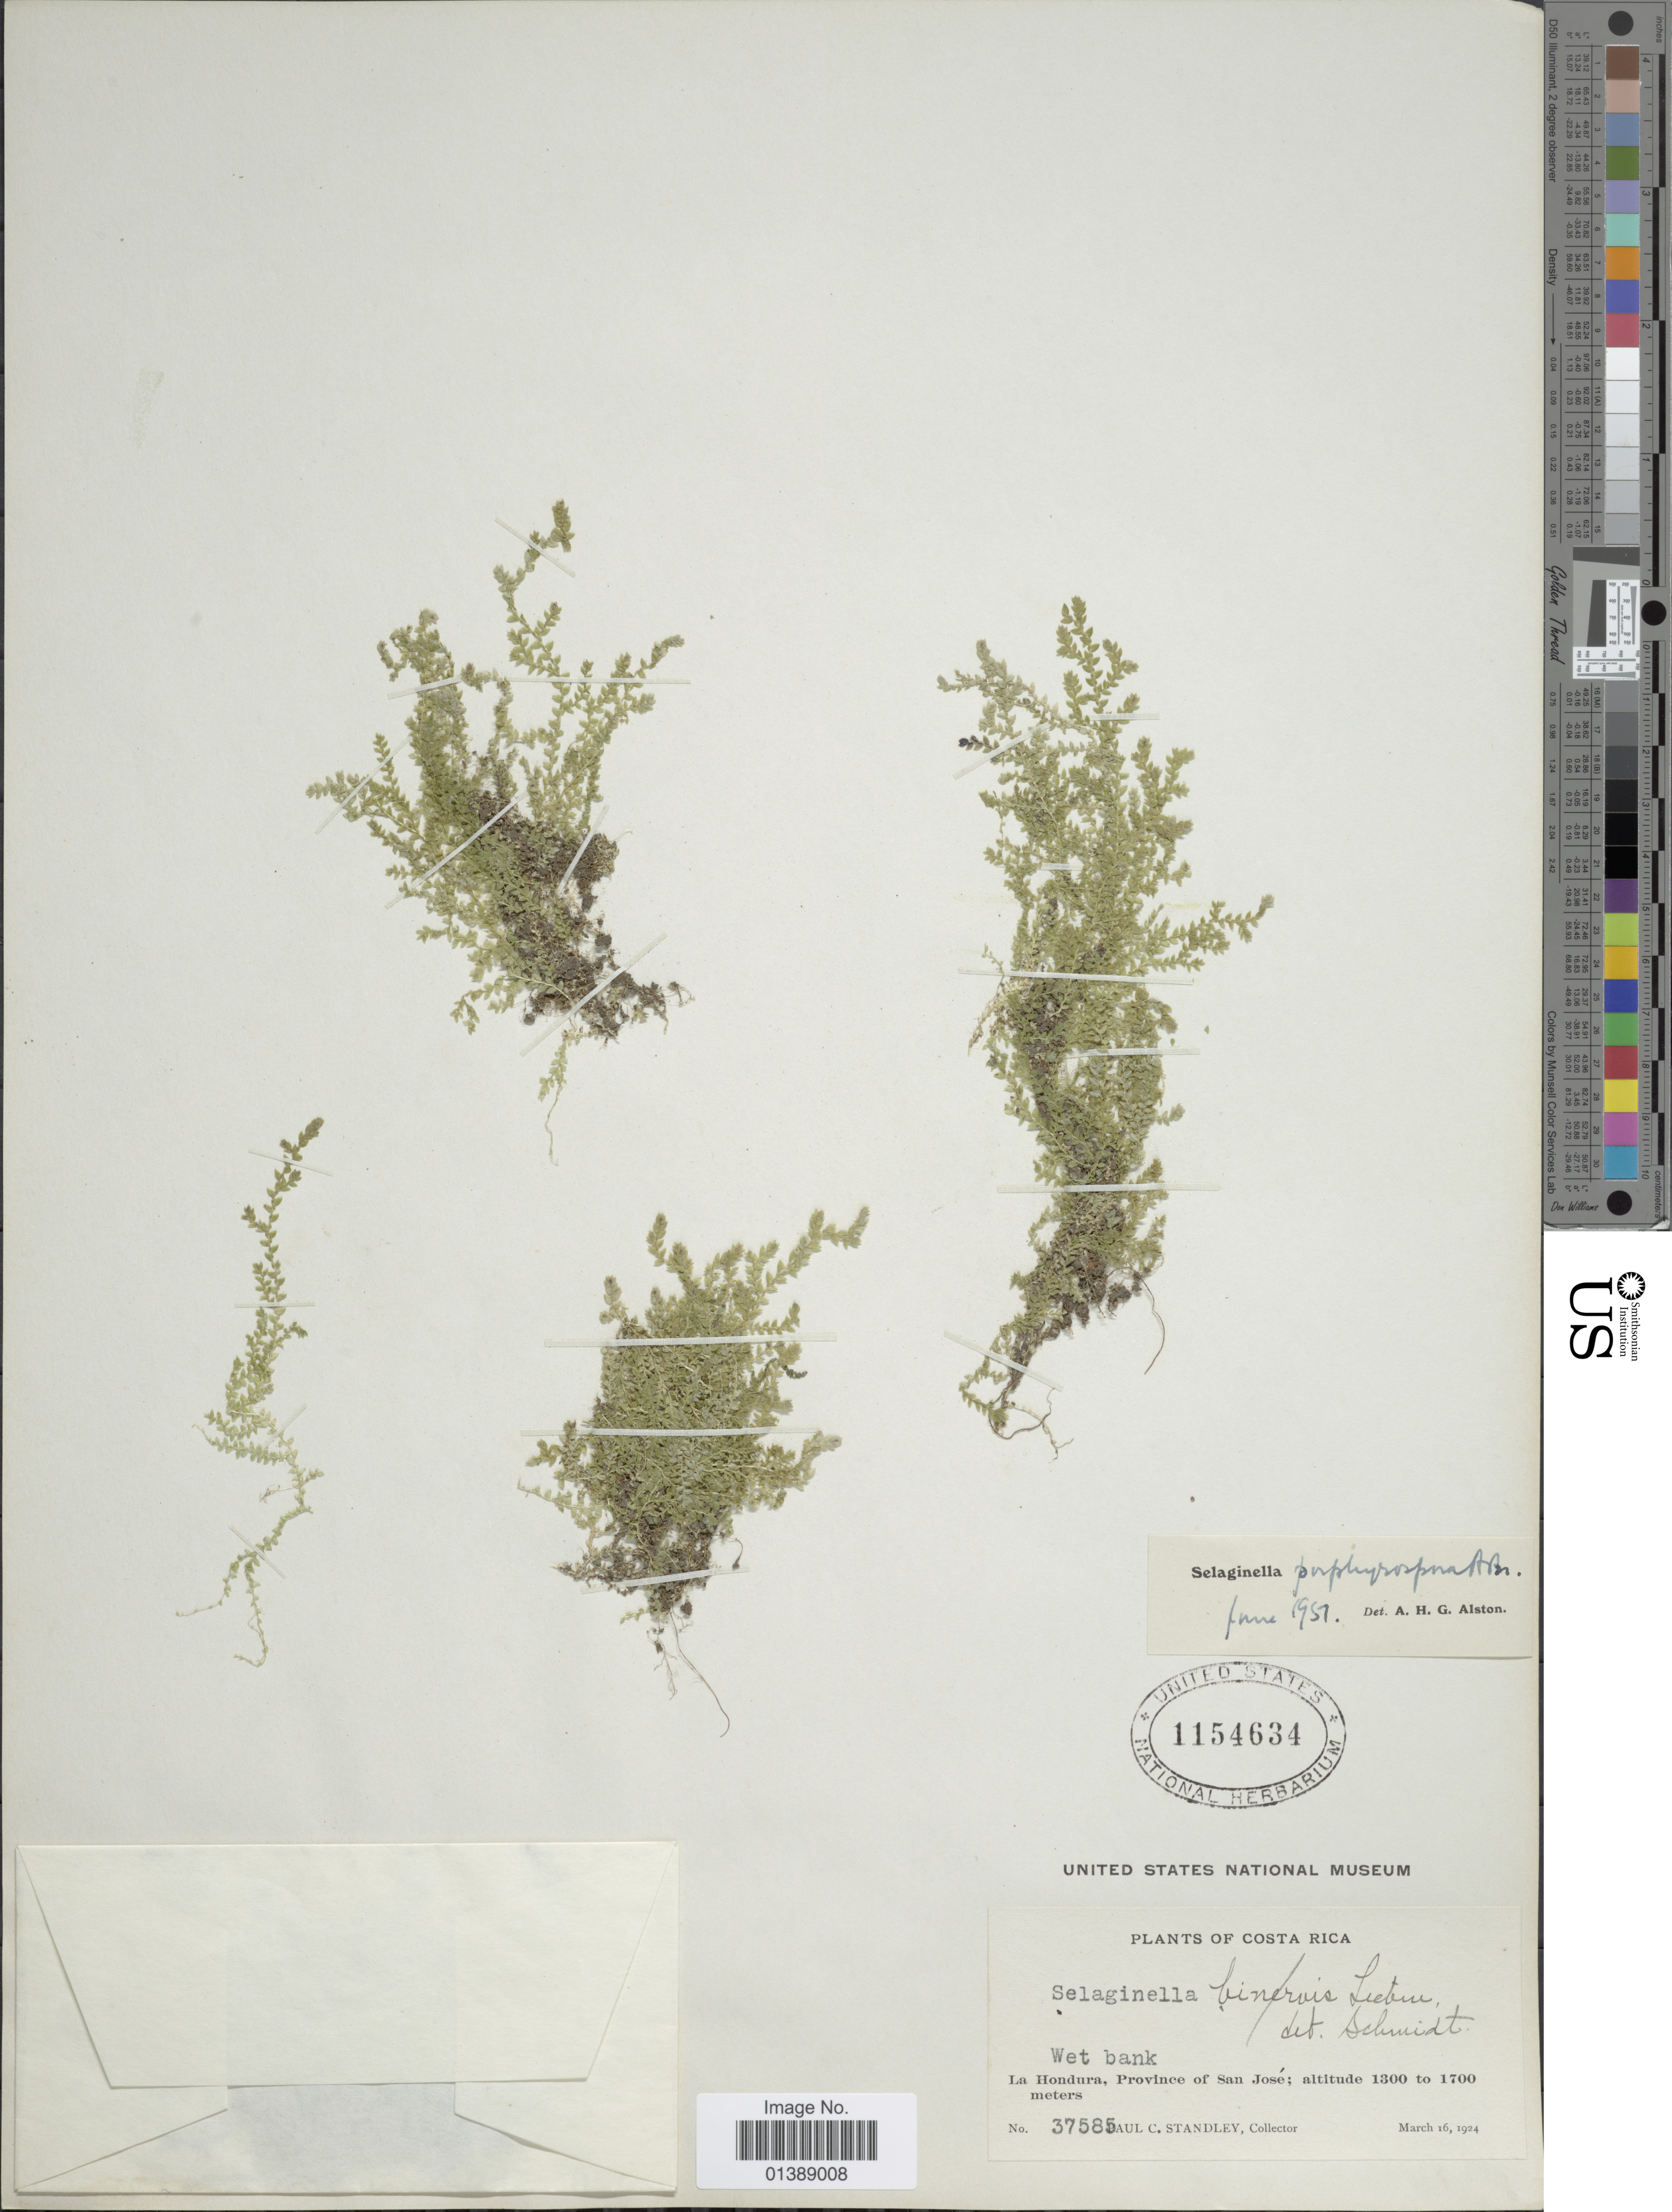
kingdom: Plantae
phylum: Tracheophyta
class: Lycopodiopsida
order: Selaginellales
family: Selaginellaceae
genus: Selaginella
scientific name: Selaginella porphyrospora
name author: A. Braun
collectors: P. C. Standley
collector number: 37585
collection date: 1924-03-16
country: Costa Rica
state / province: San José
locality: La Hondura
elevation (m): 1300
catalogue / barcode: US 1154634